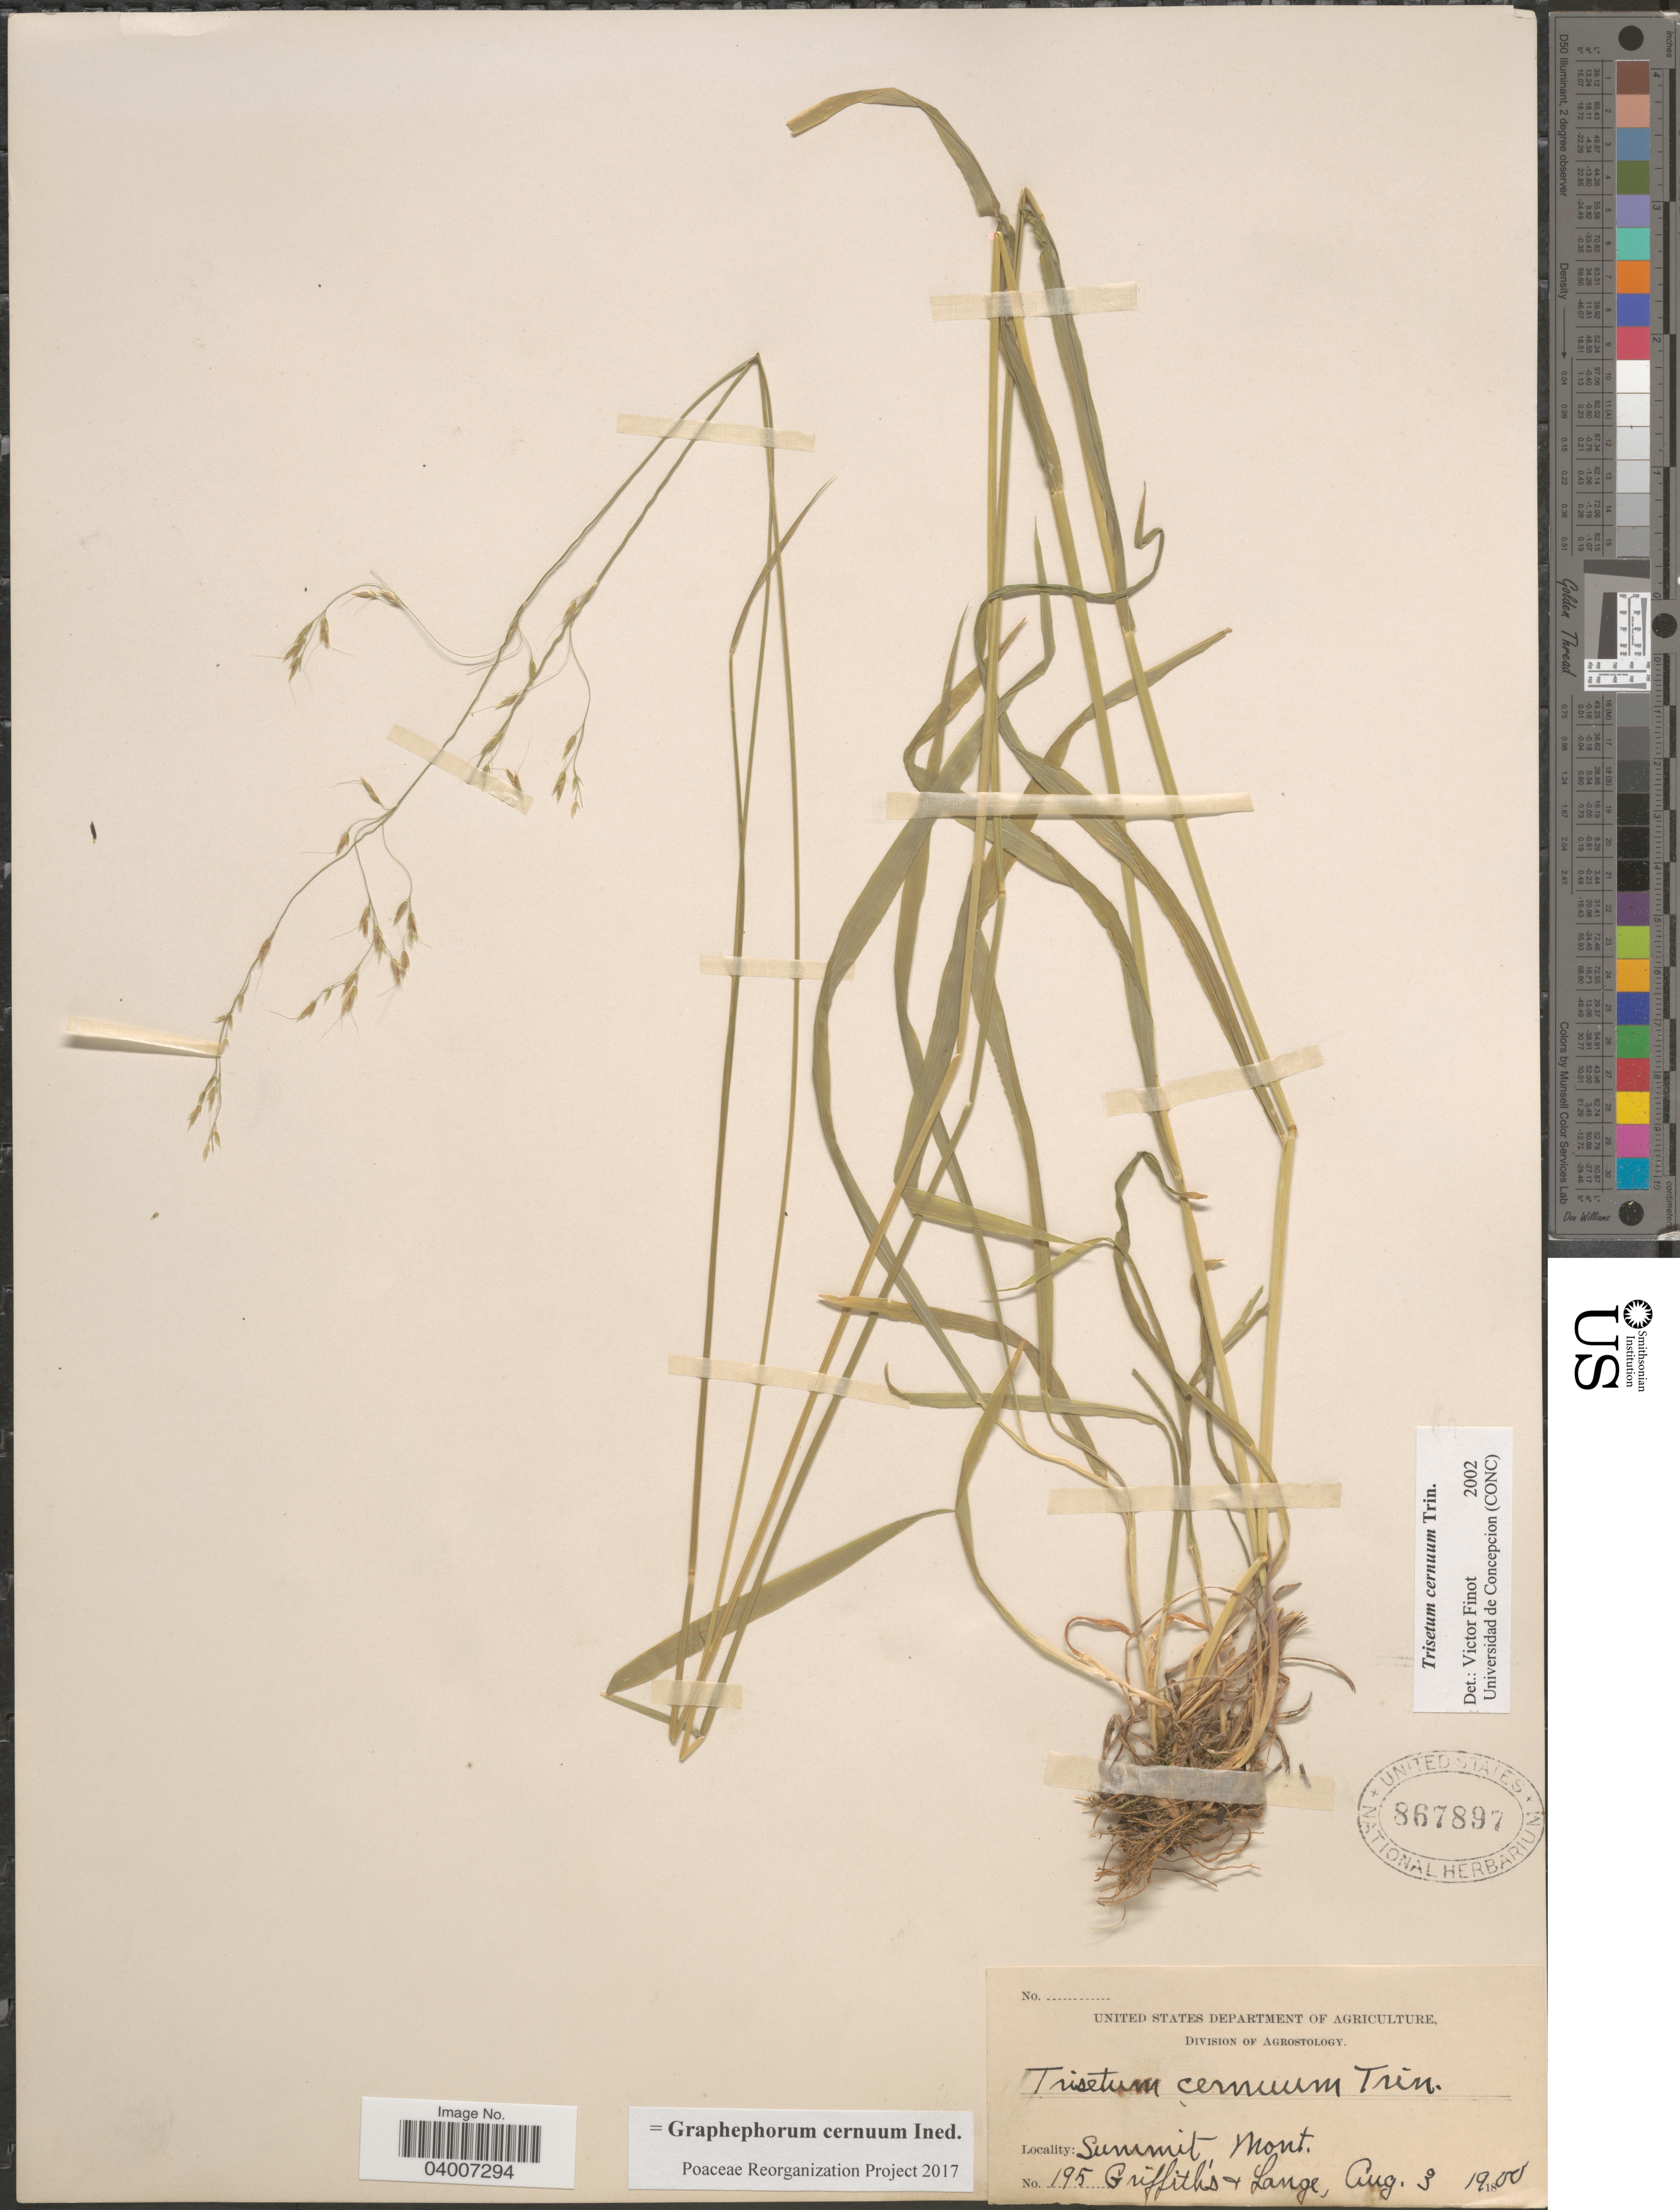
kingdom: Plantae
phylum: Tracheophyta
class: Liliopsida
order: Poales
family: Poaceae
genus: Graphephorum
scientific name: Graphephorum cernuum ined.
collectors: -- Griffiths & -- Lange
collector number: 195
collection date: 1900-08-03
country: United States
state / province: Montana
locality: Summit.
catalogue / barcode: US 867897